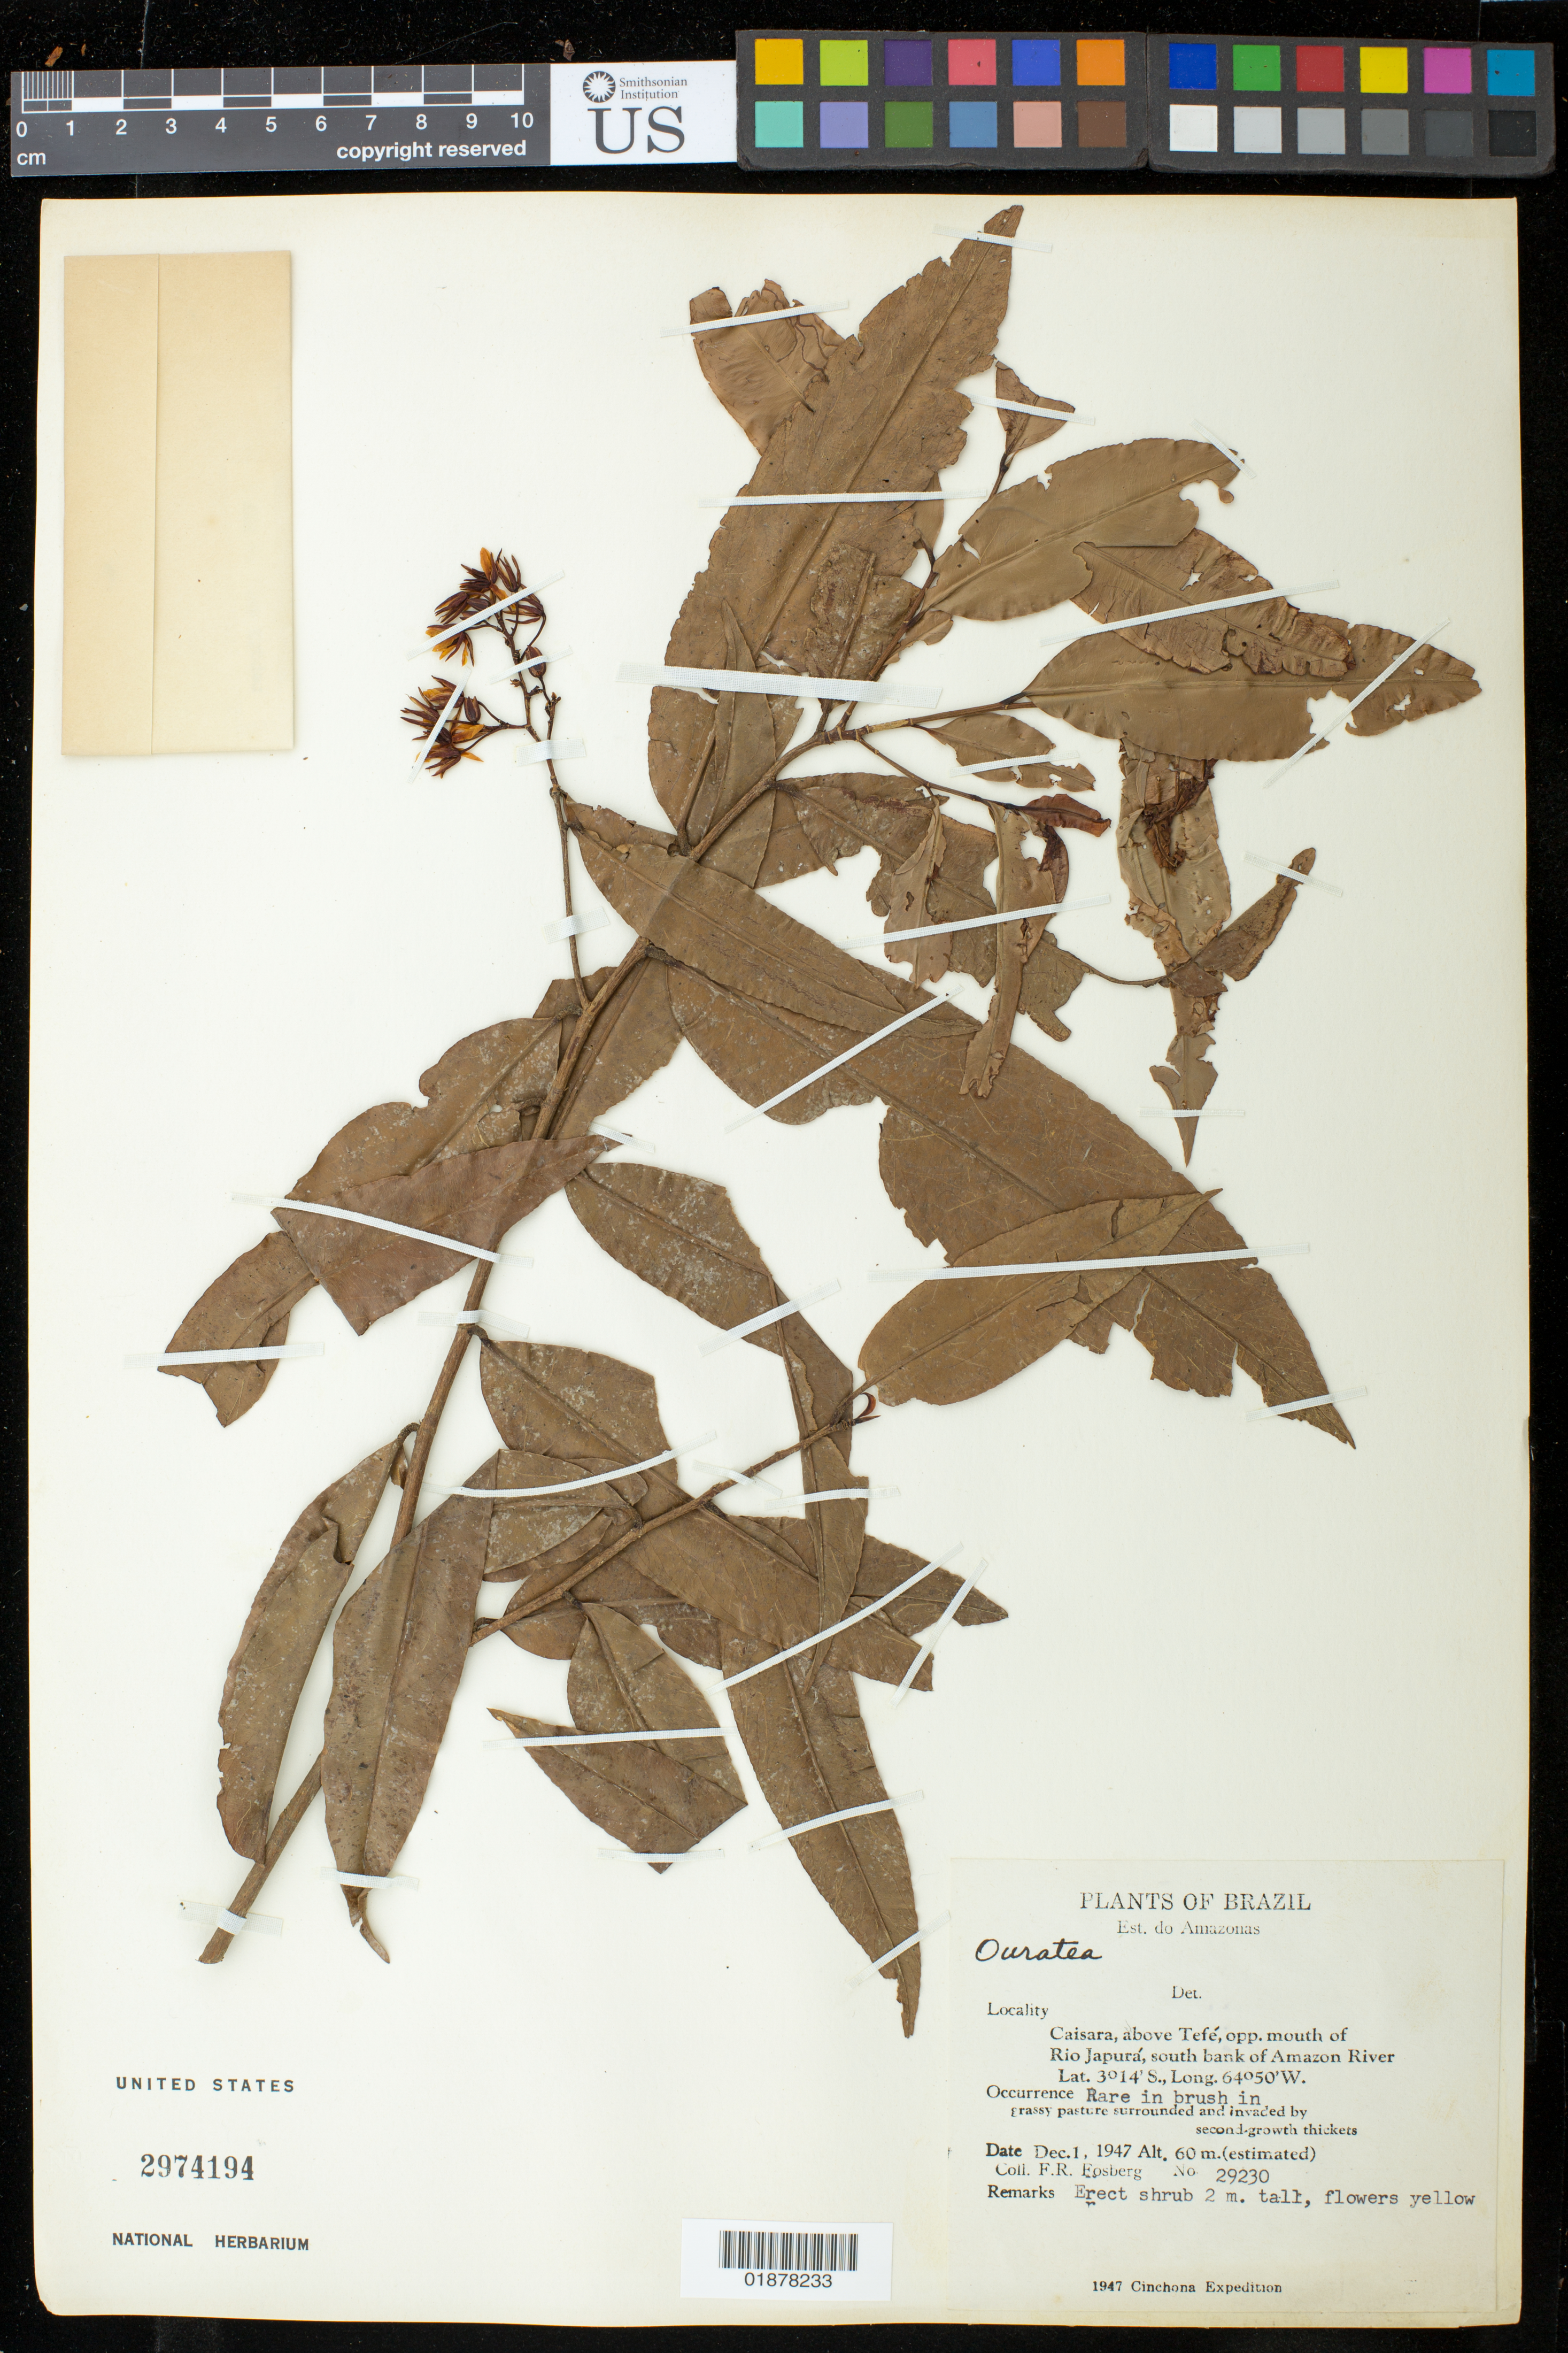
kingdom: Plantae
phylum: Tracheophyta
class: Magnoliopsida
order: Malpighiales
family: Ochnaceae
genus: Ouratea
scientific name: Ouratea sp.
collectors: F. R. Fosberg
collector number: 29230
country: Peru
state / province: Amazonas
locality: Caisara above Tefé, opp. mouth of Rio Japurá south bank of Amazon River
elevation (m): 60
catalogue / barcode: US 2974194